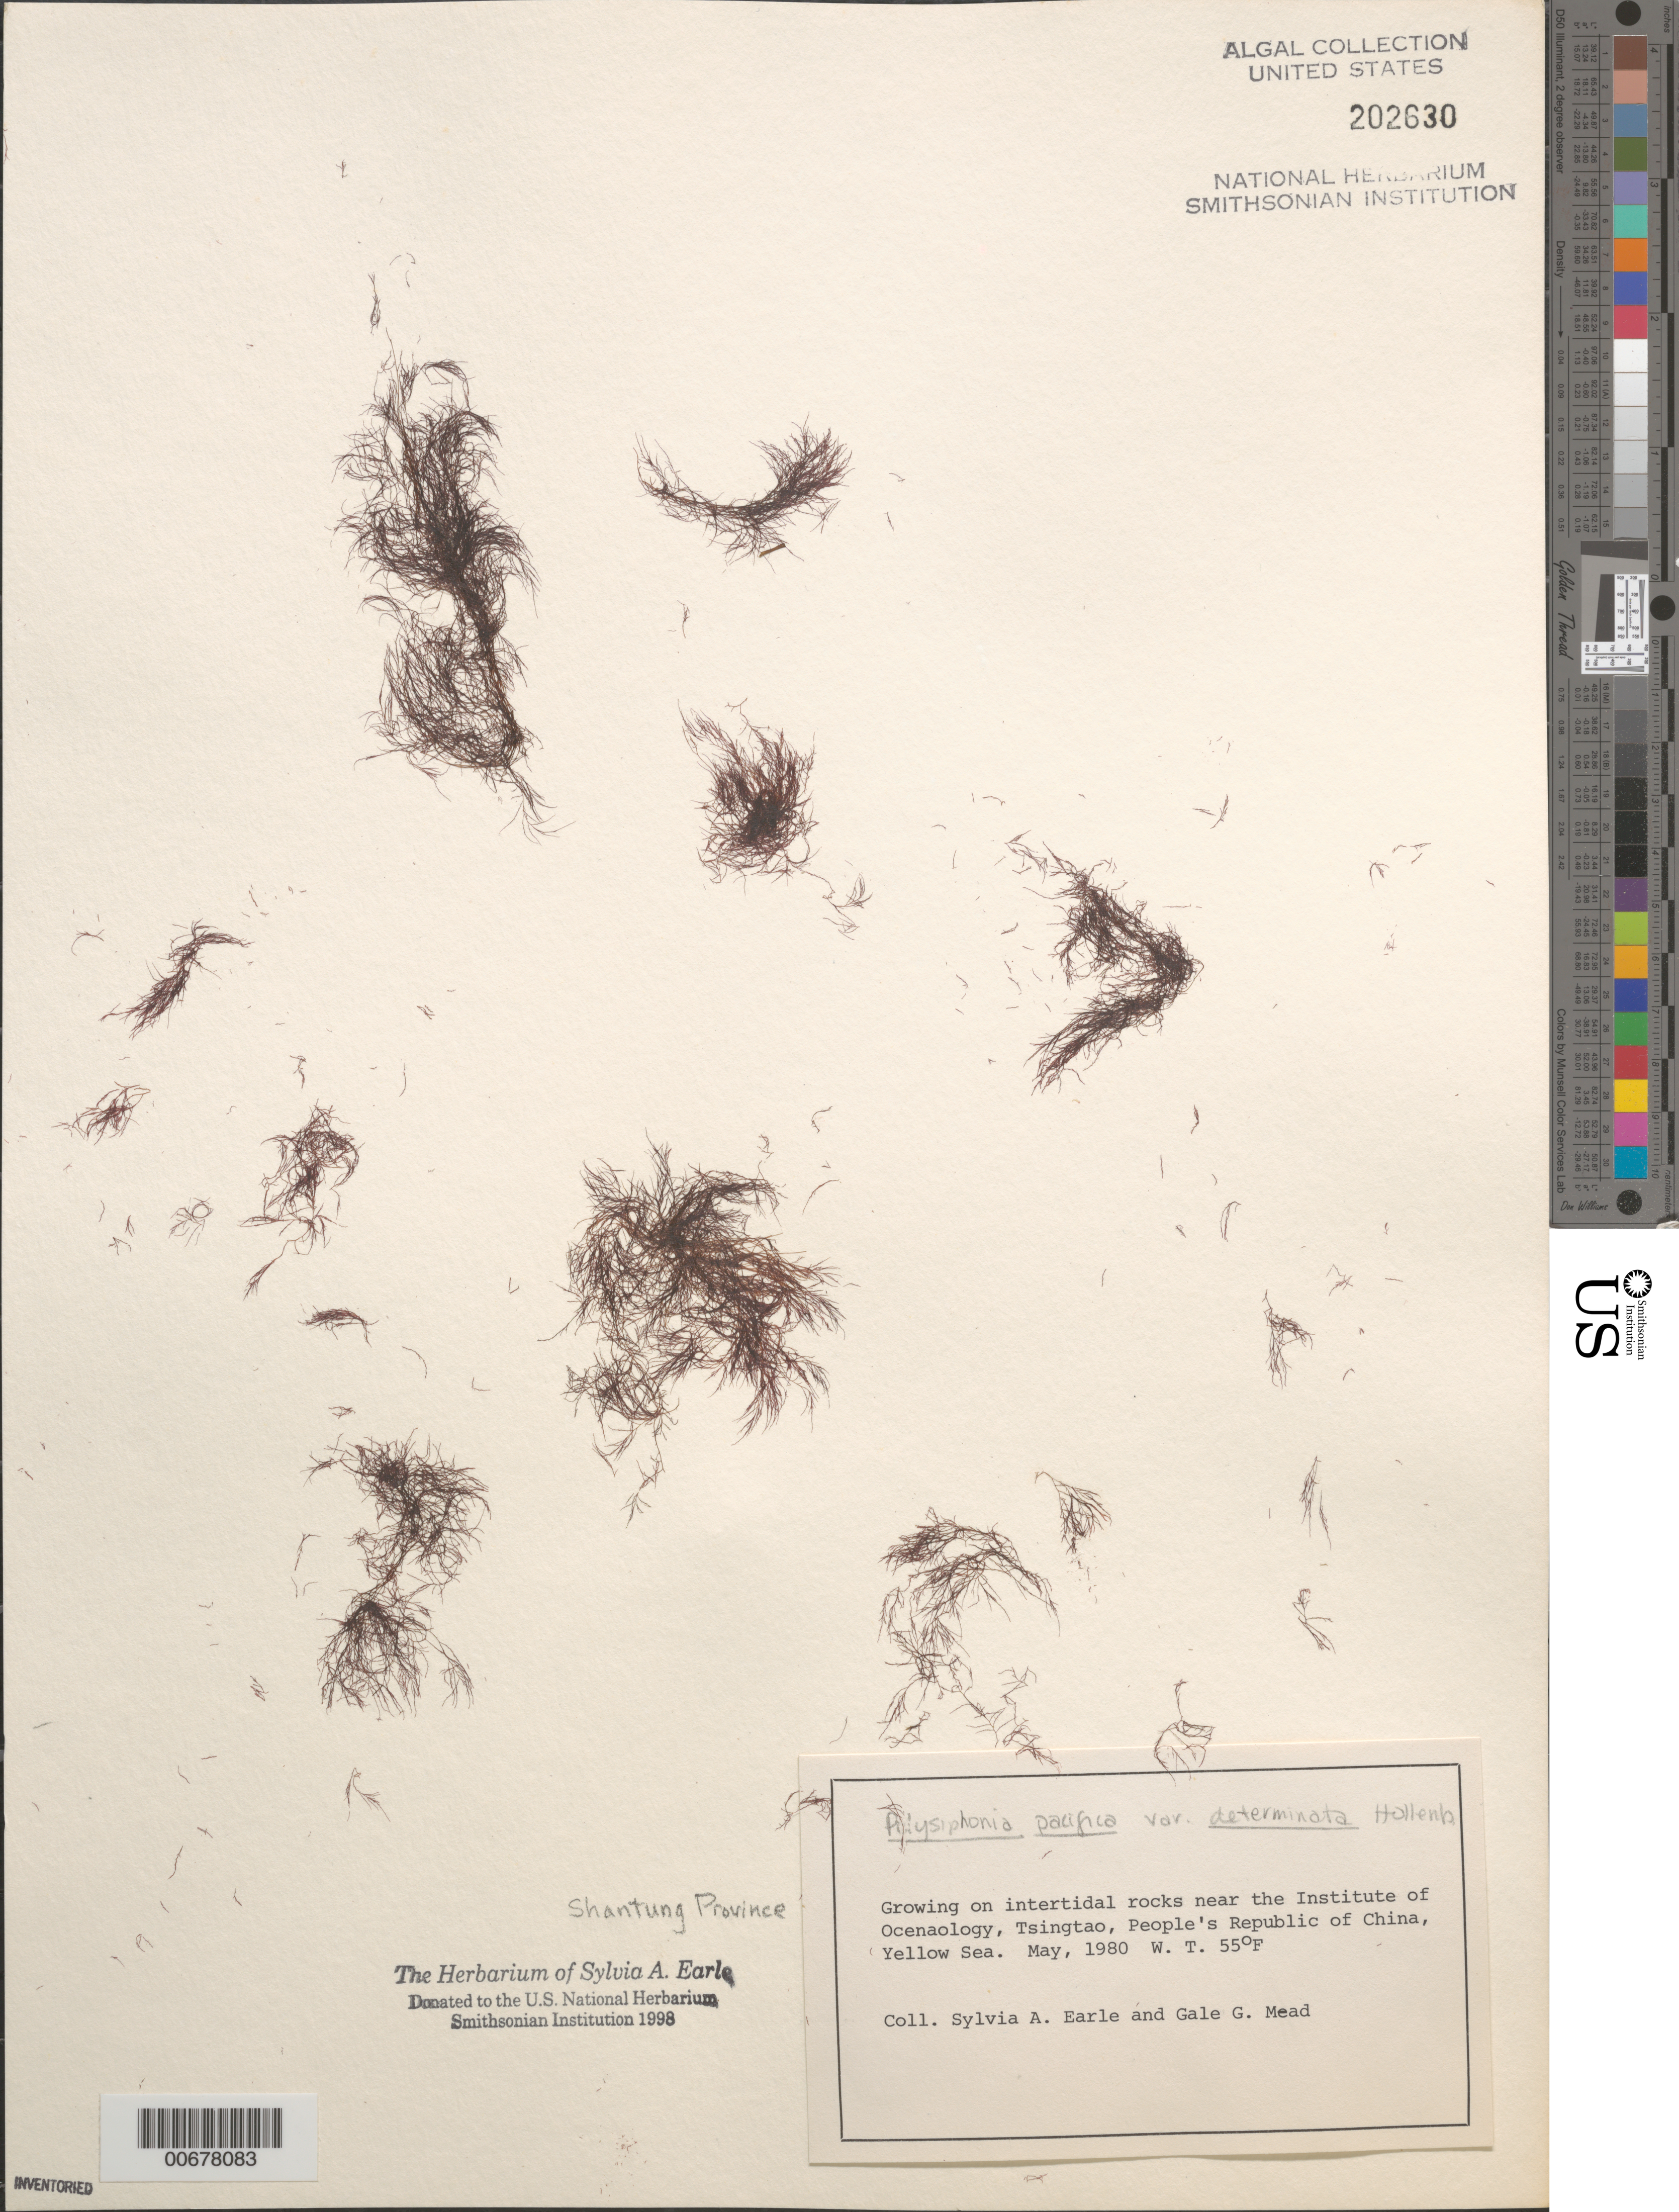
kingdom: Plantae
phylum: Rhodophyta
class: Florideophyceae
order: Ceramiales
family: Rhodomelaceae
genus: Polysiphonia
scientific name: Polysiphonia pacifica var. determinata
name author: Hollenb.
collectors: S. A. Earle & G. Mead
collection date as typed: May 1980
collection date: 1980-05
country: China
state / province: Shandong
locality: Qingdau (Tsingtao), Institute of Oceanology beach, Yellow Sea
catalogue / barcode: US 202630